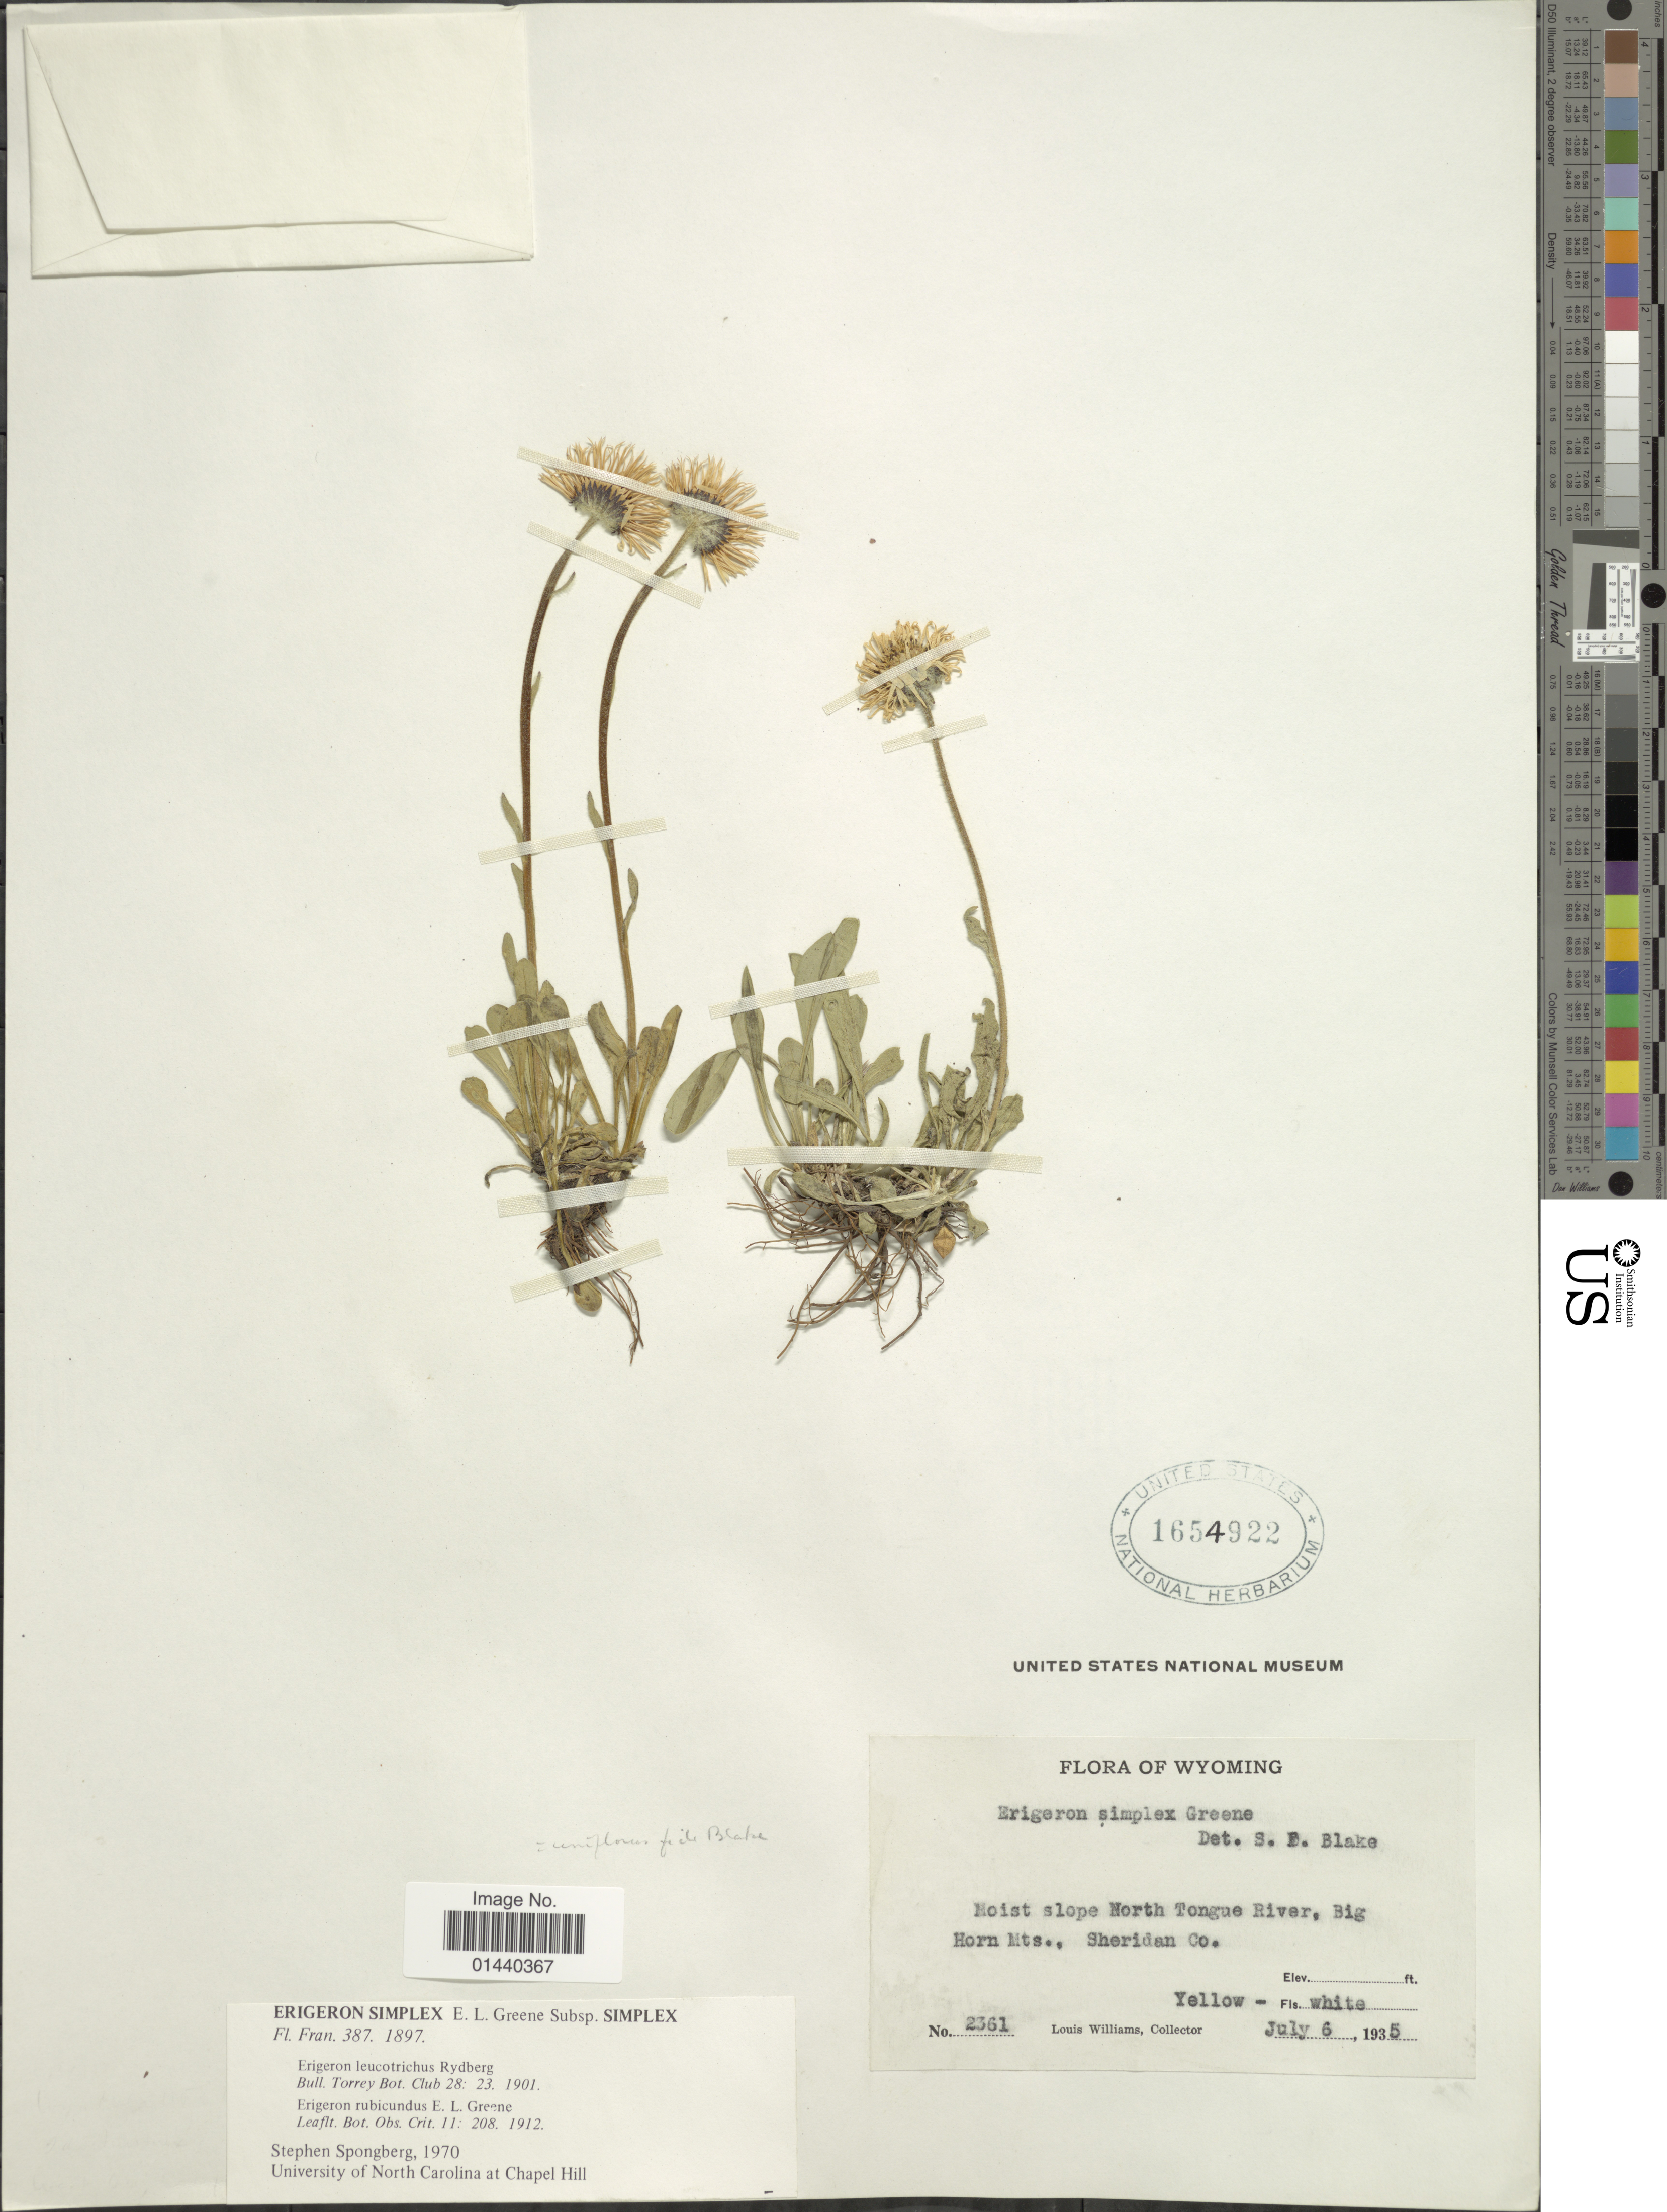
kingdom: Plantae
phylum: Tracheophyta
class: Magnoliopsida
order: Asterales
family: Asteraceae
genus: Erigeron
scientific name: Erigeron simplex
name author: Greene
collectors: L. Williams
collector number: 2361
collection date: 1935-06-06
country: United States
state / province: Wyoming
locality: Moist slope North Tongue River, Big Horn Mts., Sheridan Co.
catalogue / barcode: US 1654922